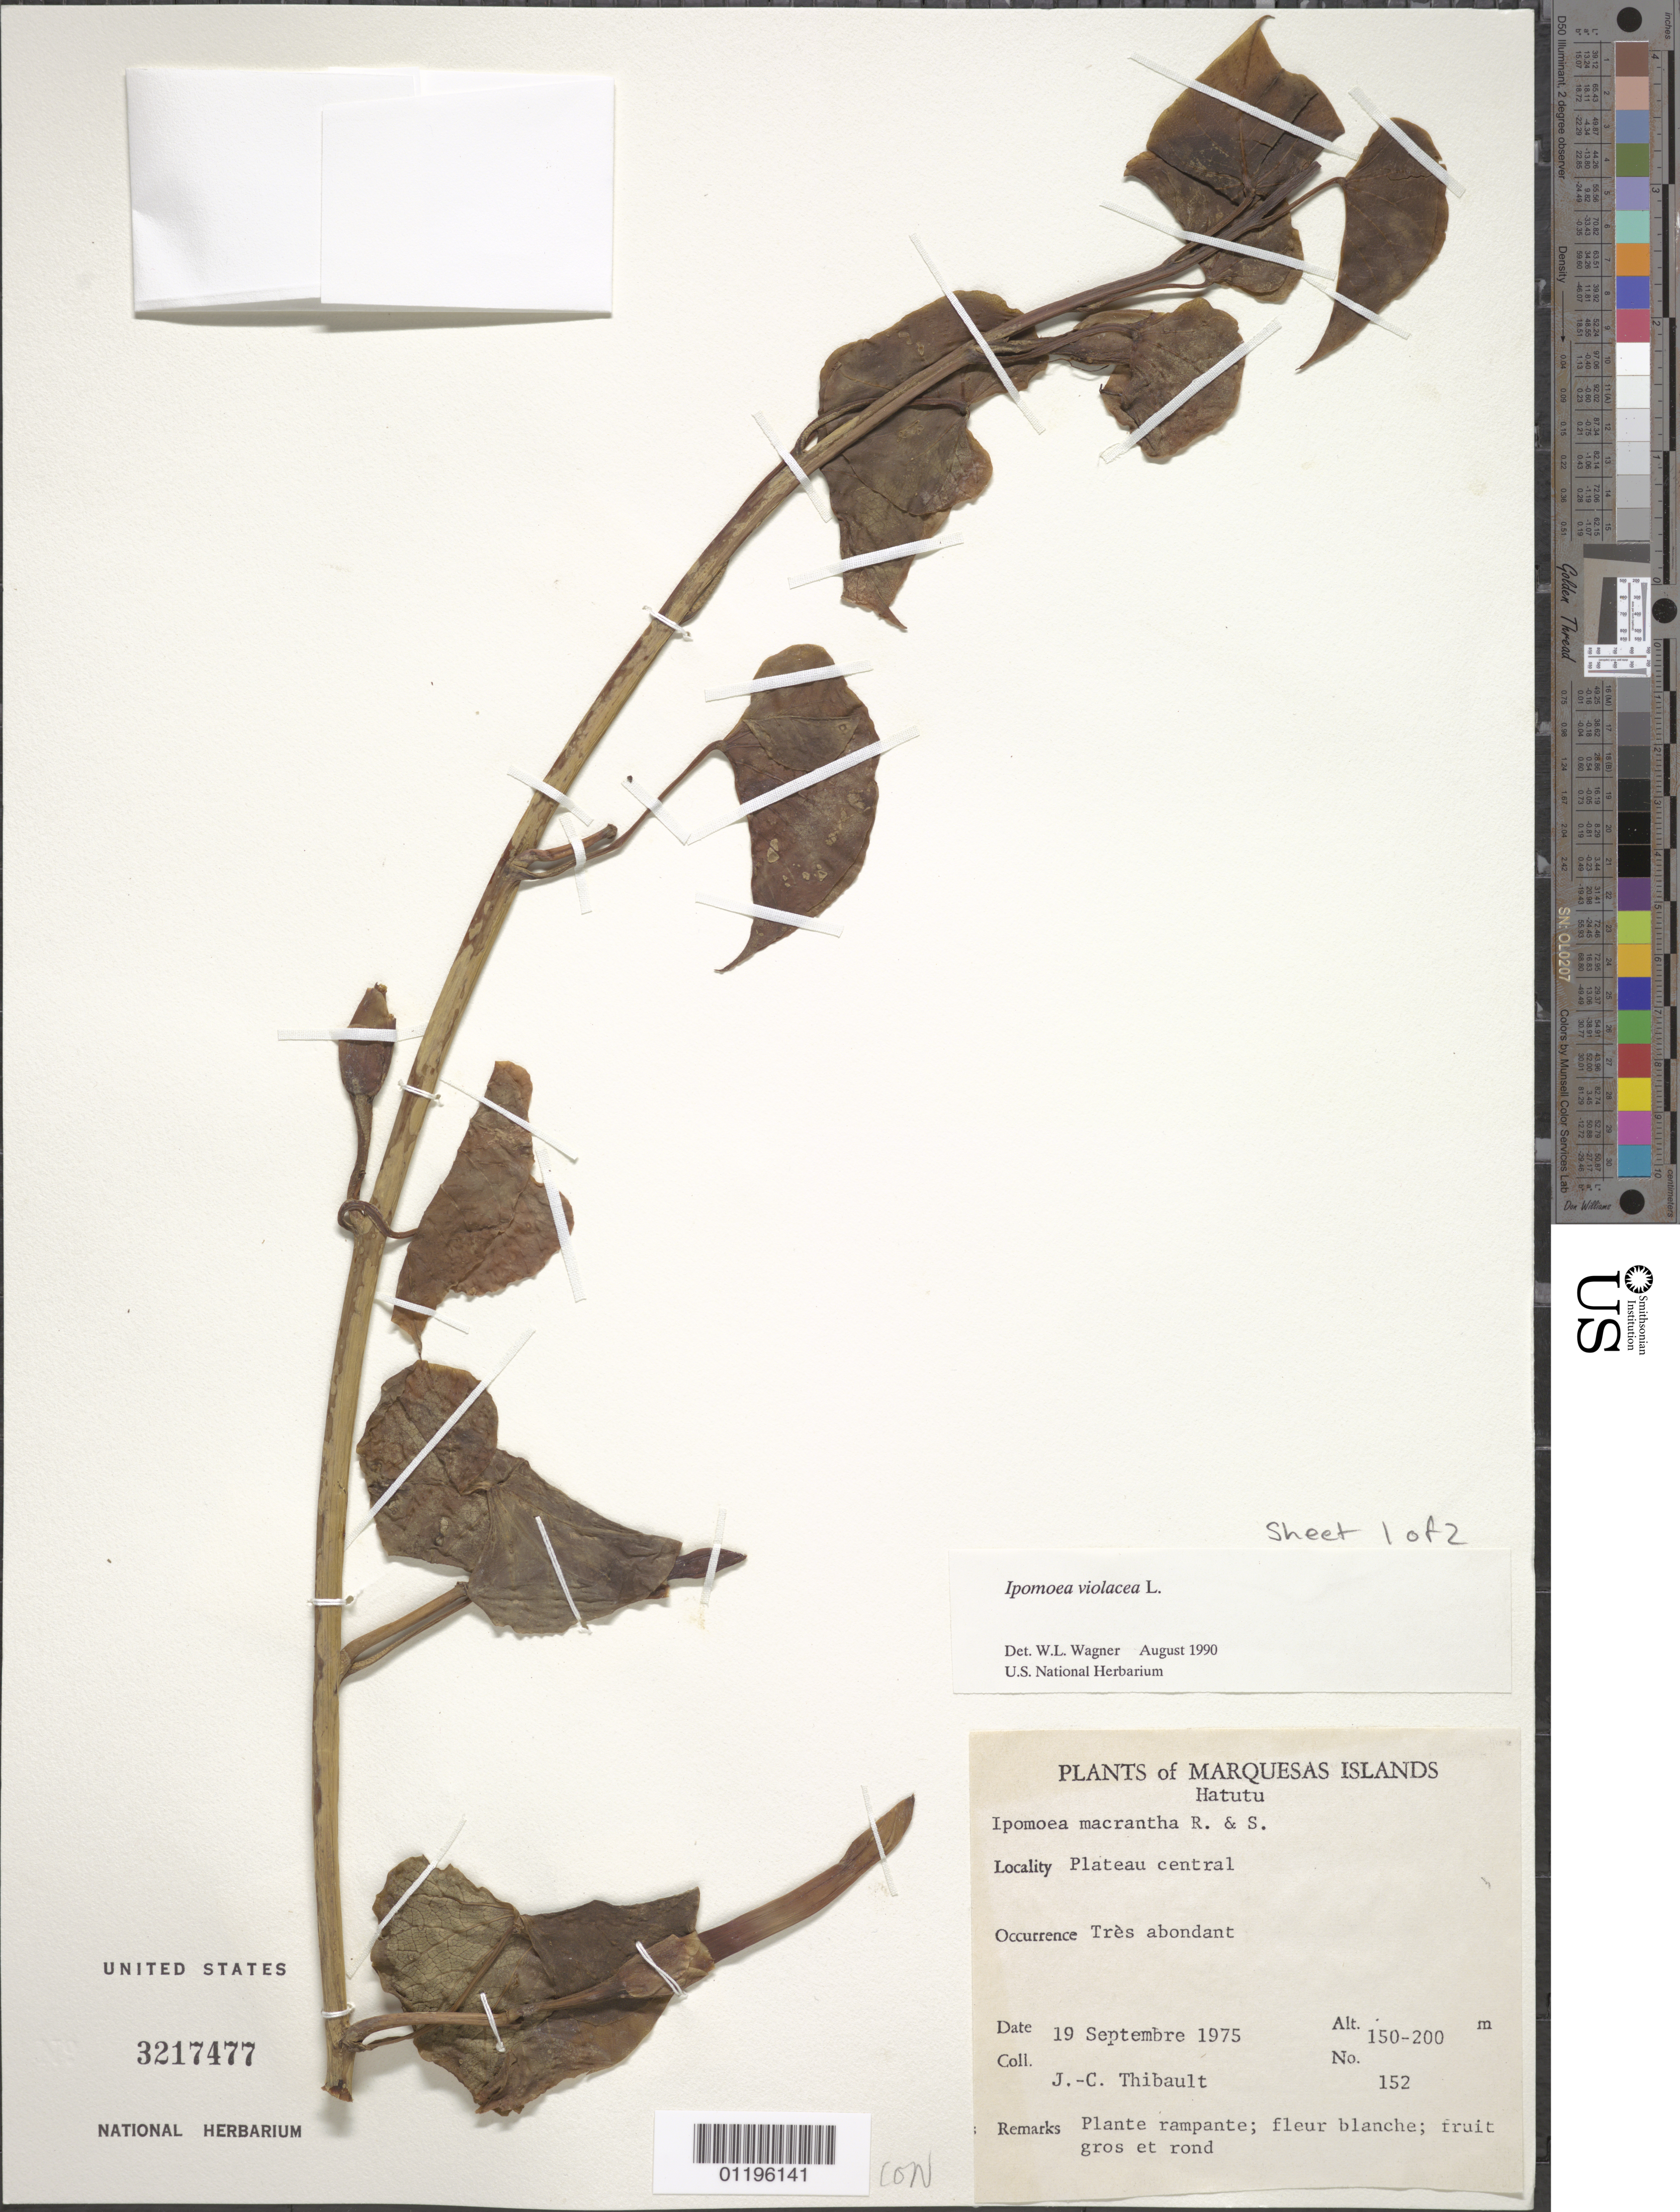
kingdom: Plantae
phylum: Tracheophyta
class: Magnoliopsida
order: Solanales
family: Convolvulaceae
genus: Ipomoea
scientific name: Ipomoea violacea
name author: L.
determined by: Wagner, W. L., (BOT), Smithsonian Institution - National Museum of Natural History (UNITED STATES)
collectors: J. Thibault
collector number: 152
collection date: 1975-09-19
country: French Polynesia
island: Hatutaa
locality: Plateau centrale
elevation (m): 150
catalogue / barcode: US 3217477